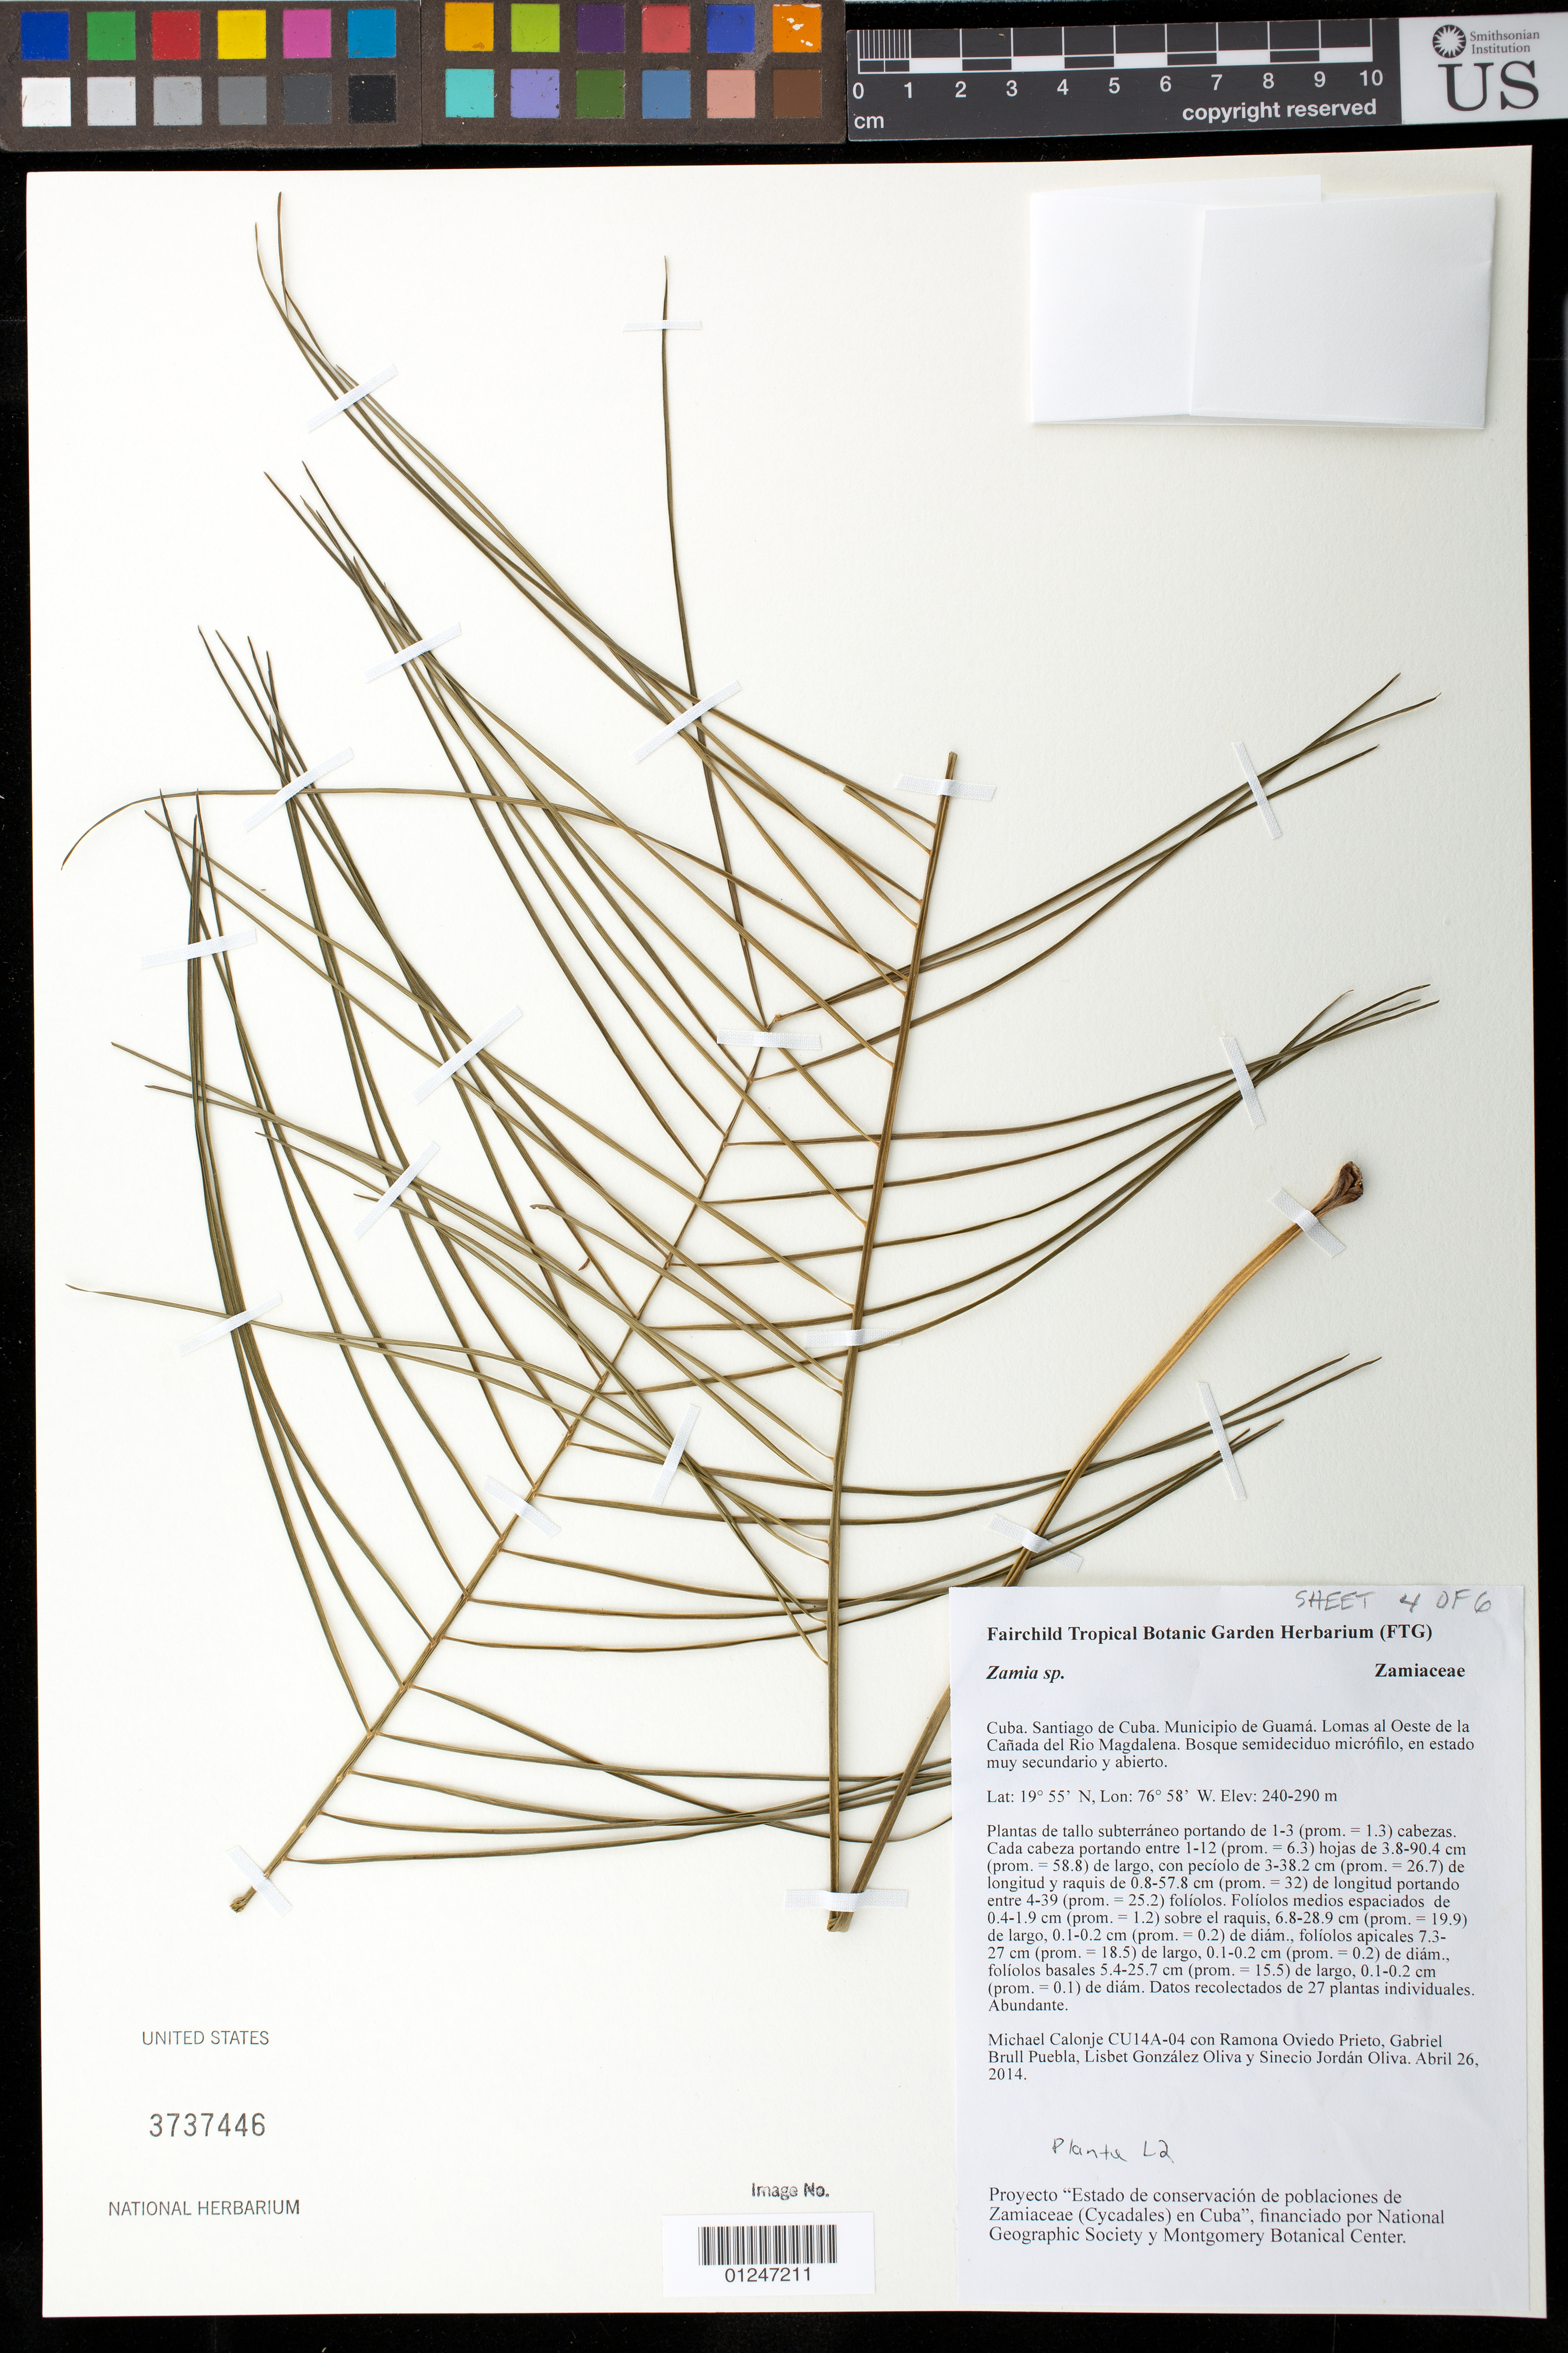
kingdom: Plantae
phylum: Tracheophyta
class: Cycadopsida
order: Cycadales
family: Zamiaceae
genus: Zamia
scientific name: Zamia sp.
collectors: M. Calonje et al.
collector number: CU14A-04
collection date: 2014-04-26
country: Cuba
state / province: Santiago de Cuba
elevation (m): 240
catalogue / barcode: US 3737446